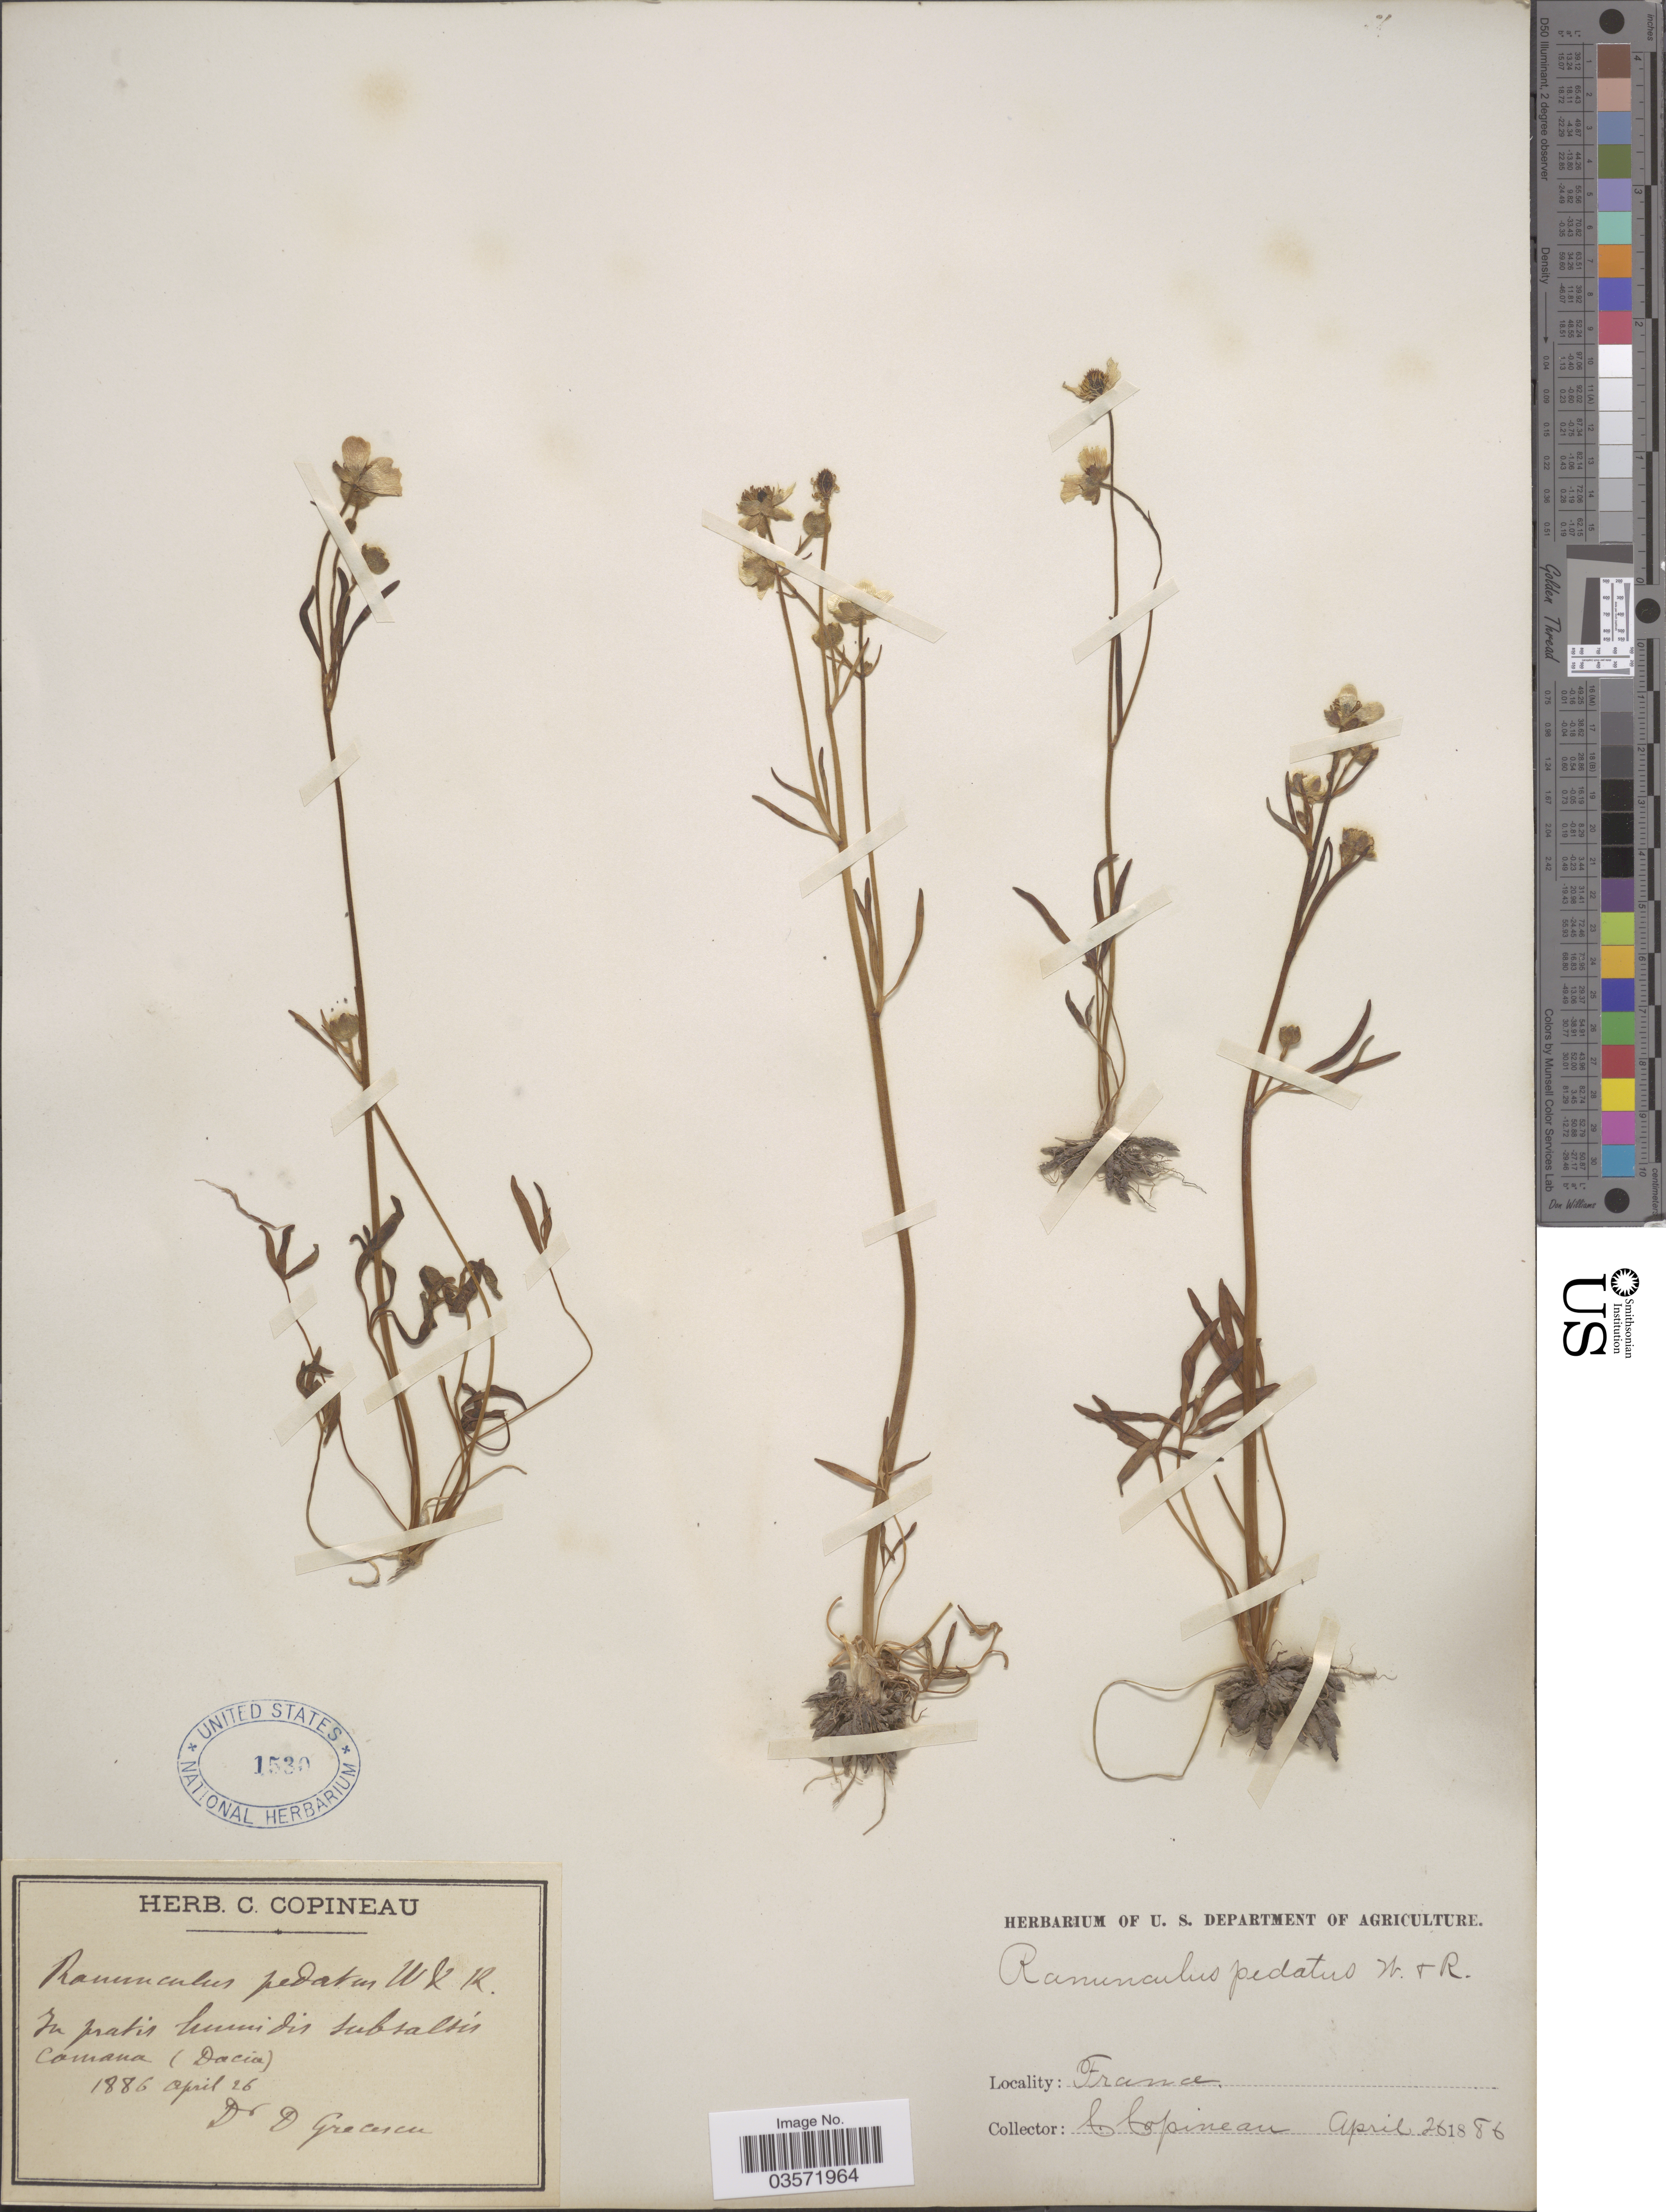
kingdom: Plantae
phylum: Tracheophyta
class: Magnoliopsida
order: Ranunculales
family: Ranunculaceae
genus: Ranunculus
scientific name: Ranunculus pedatus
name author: Waldst. & Kit.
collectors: C. Copineau & D. Grecesca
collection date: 1886-04-26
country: France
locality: In pratis humidis subsalsis Comana (Dacia).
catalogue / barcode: US 1530